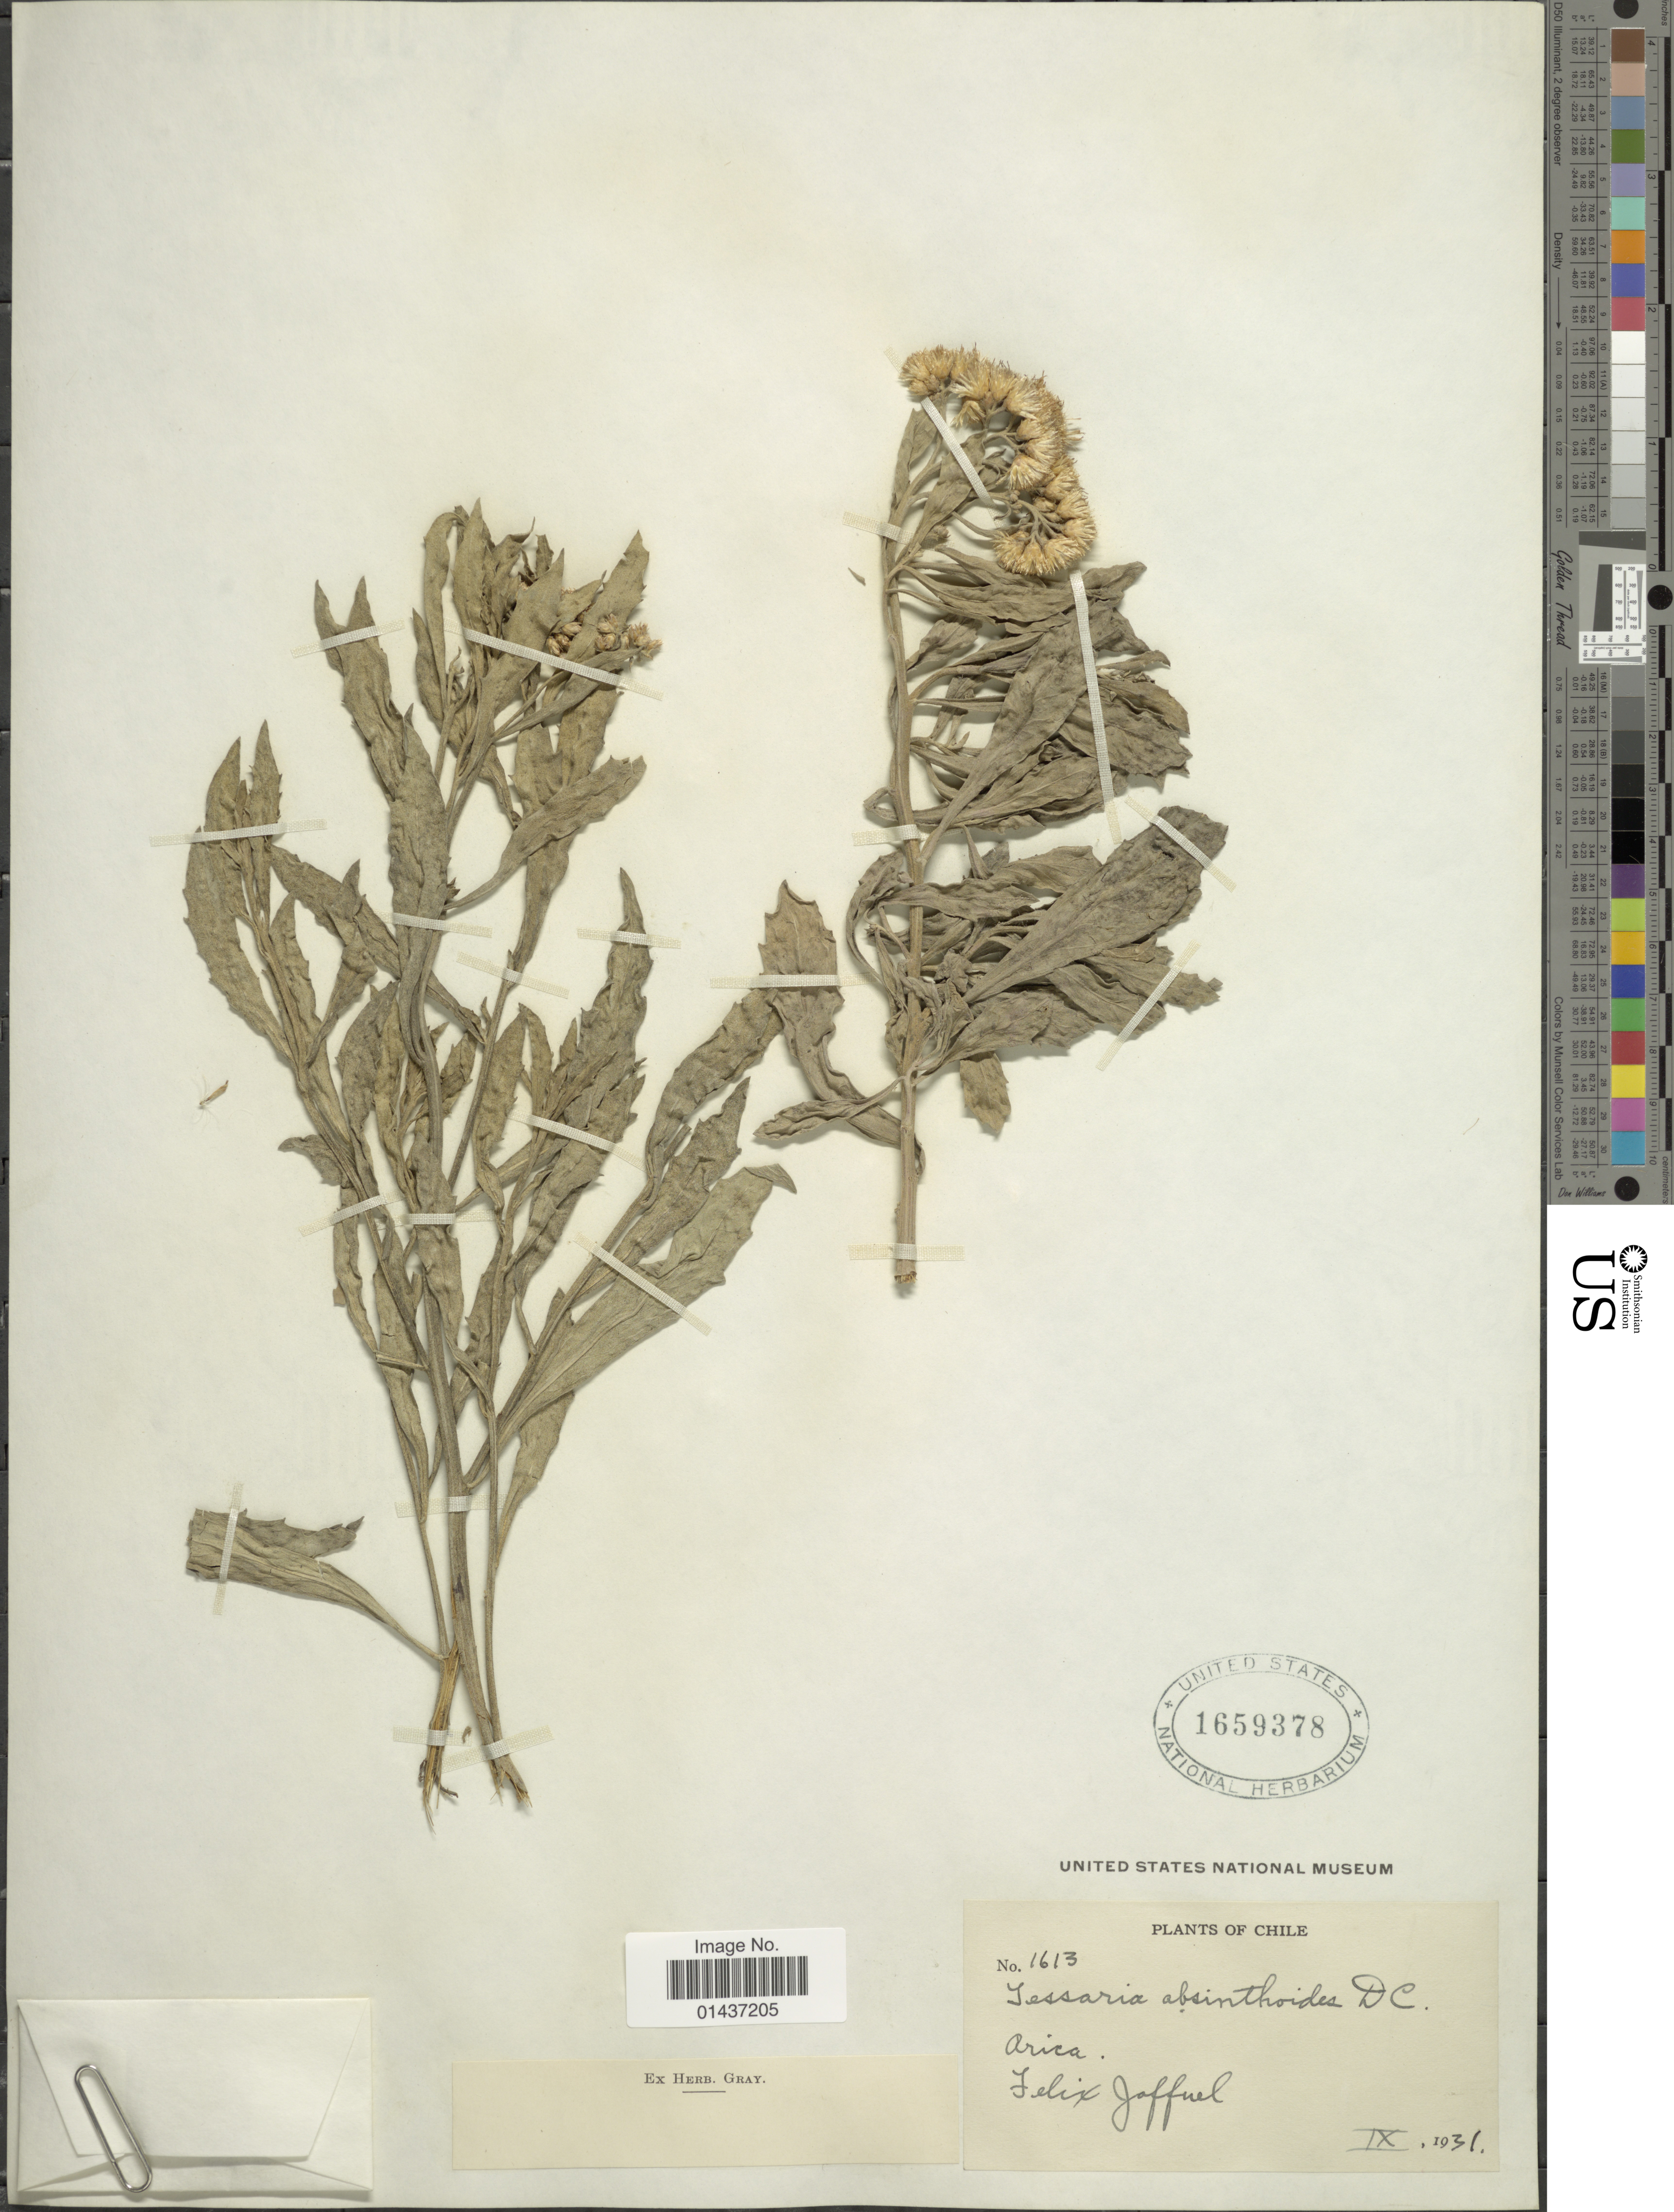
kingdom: Plantae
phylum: Tracheophyta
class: Magnoliopsida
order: Asterales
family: Asteraceae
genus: Tessaria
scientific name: Tessaria absinthioides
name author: (Hook. & Arn.) DC.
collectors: F. Jaffuel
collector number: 1613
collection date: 1931-09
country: Chile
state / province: Arica y Parinacota (XV)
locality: Arica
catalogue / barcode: US 1659378